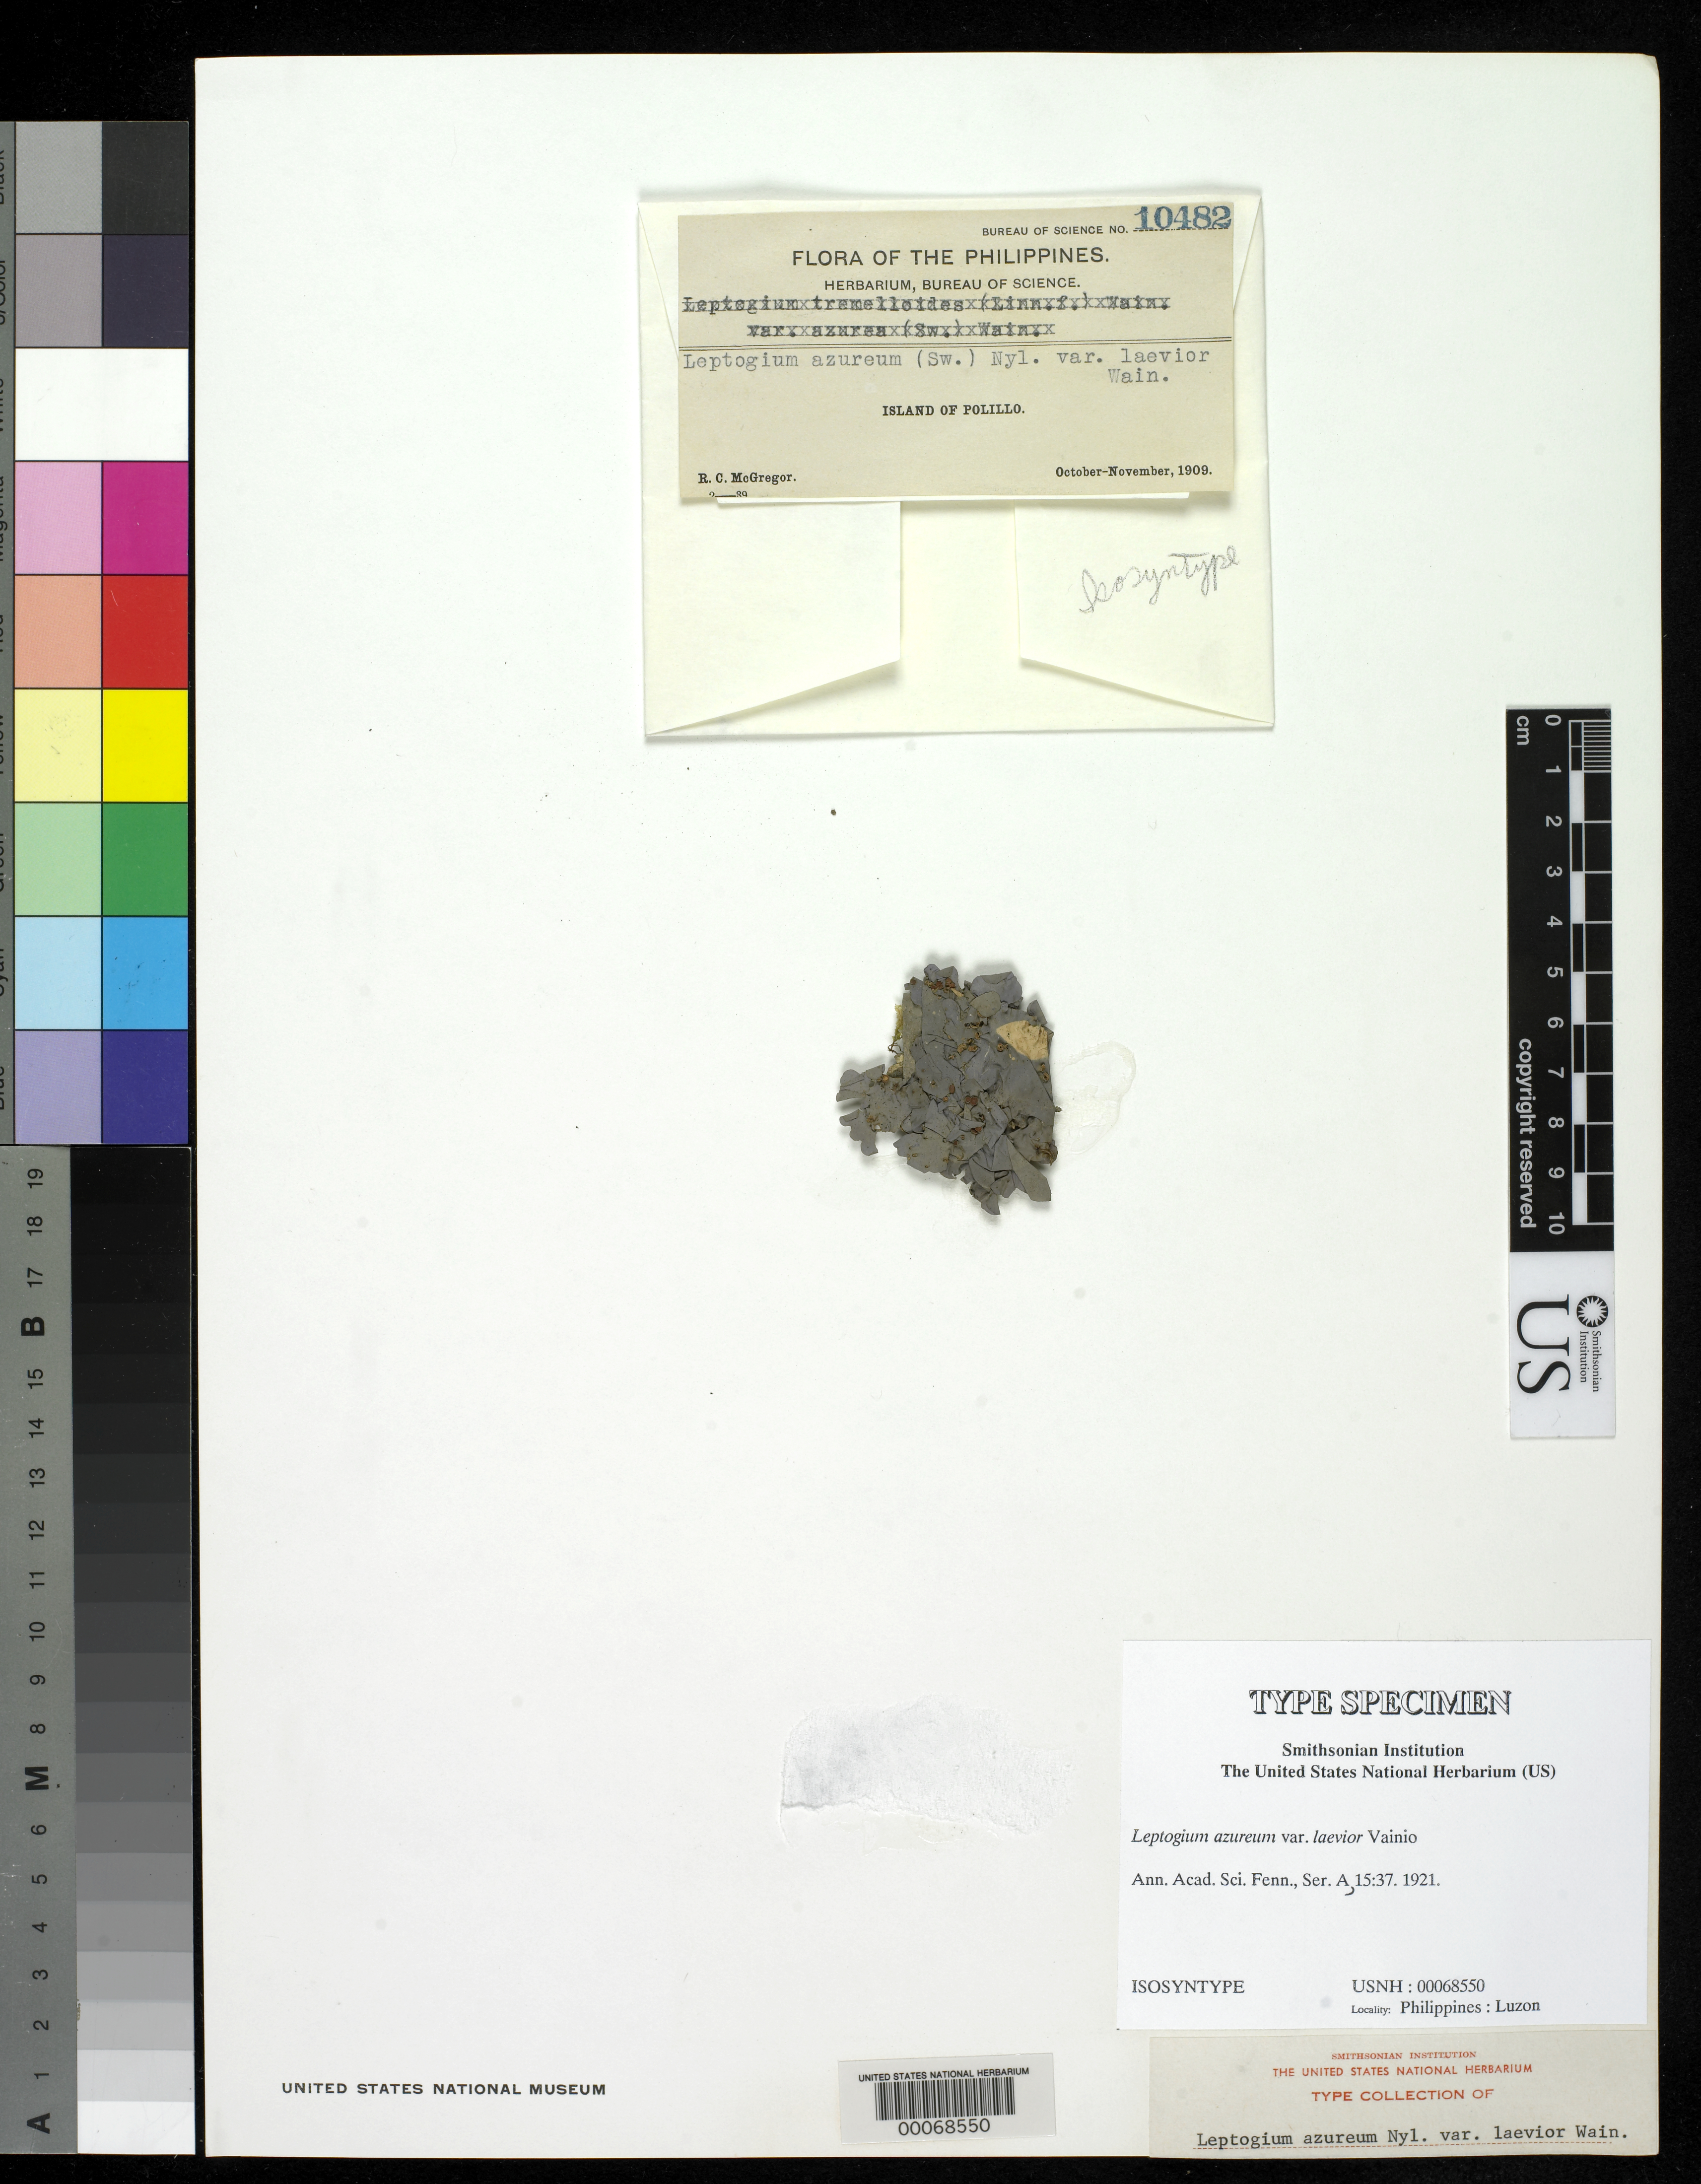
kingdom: Fungi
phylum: Ascomycota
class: Lecanoromycetes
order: Peltigerales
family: Collemataceae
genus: Leptogium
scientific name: Leptogium azureum var. laevior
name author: Vain.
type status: Isosyntype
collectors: R. C. McGregor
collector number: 10482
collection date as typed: Oct 1909 to -- Nov 1909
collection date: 1909-10/1909-11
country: Philippines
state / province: Calabarzon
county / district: Quezon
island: Luzon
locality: Polillo Isl.